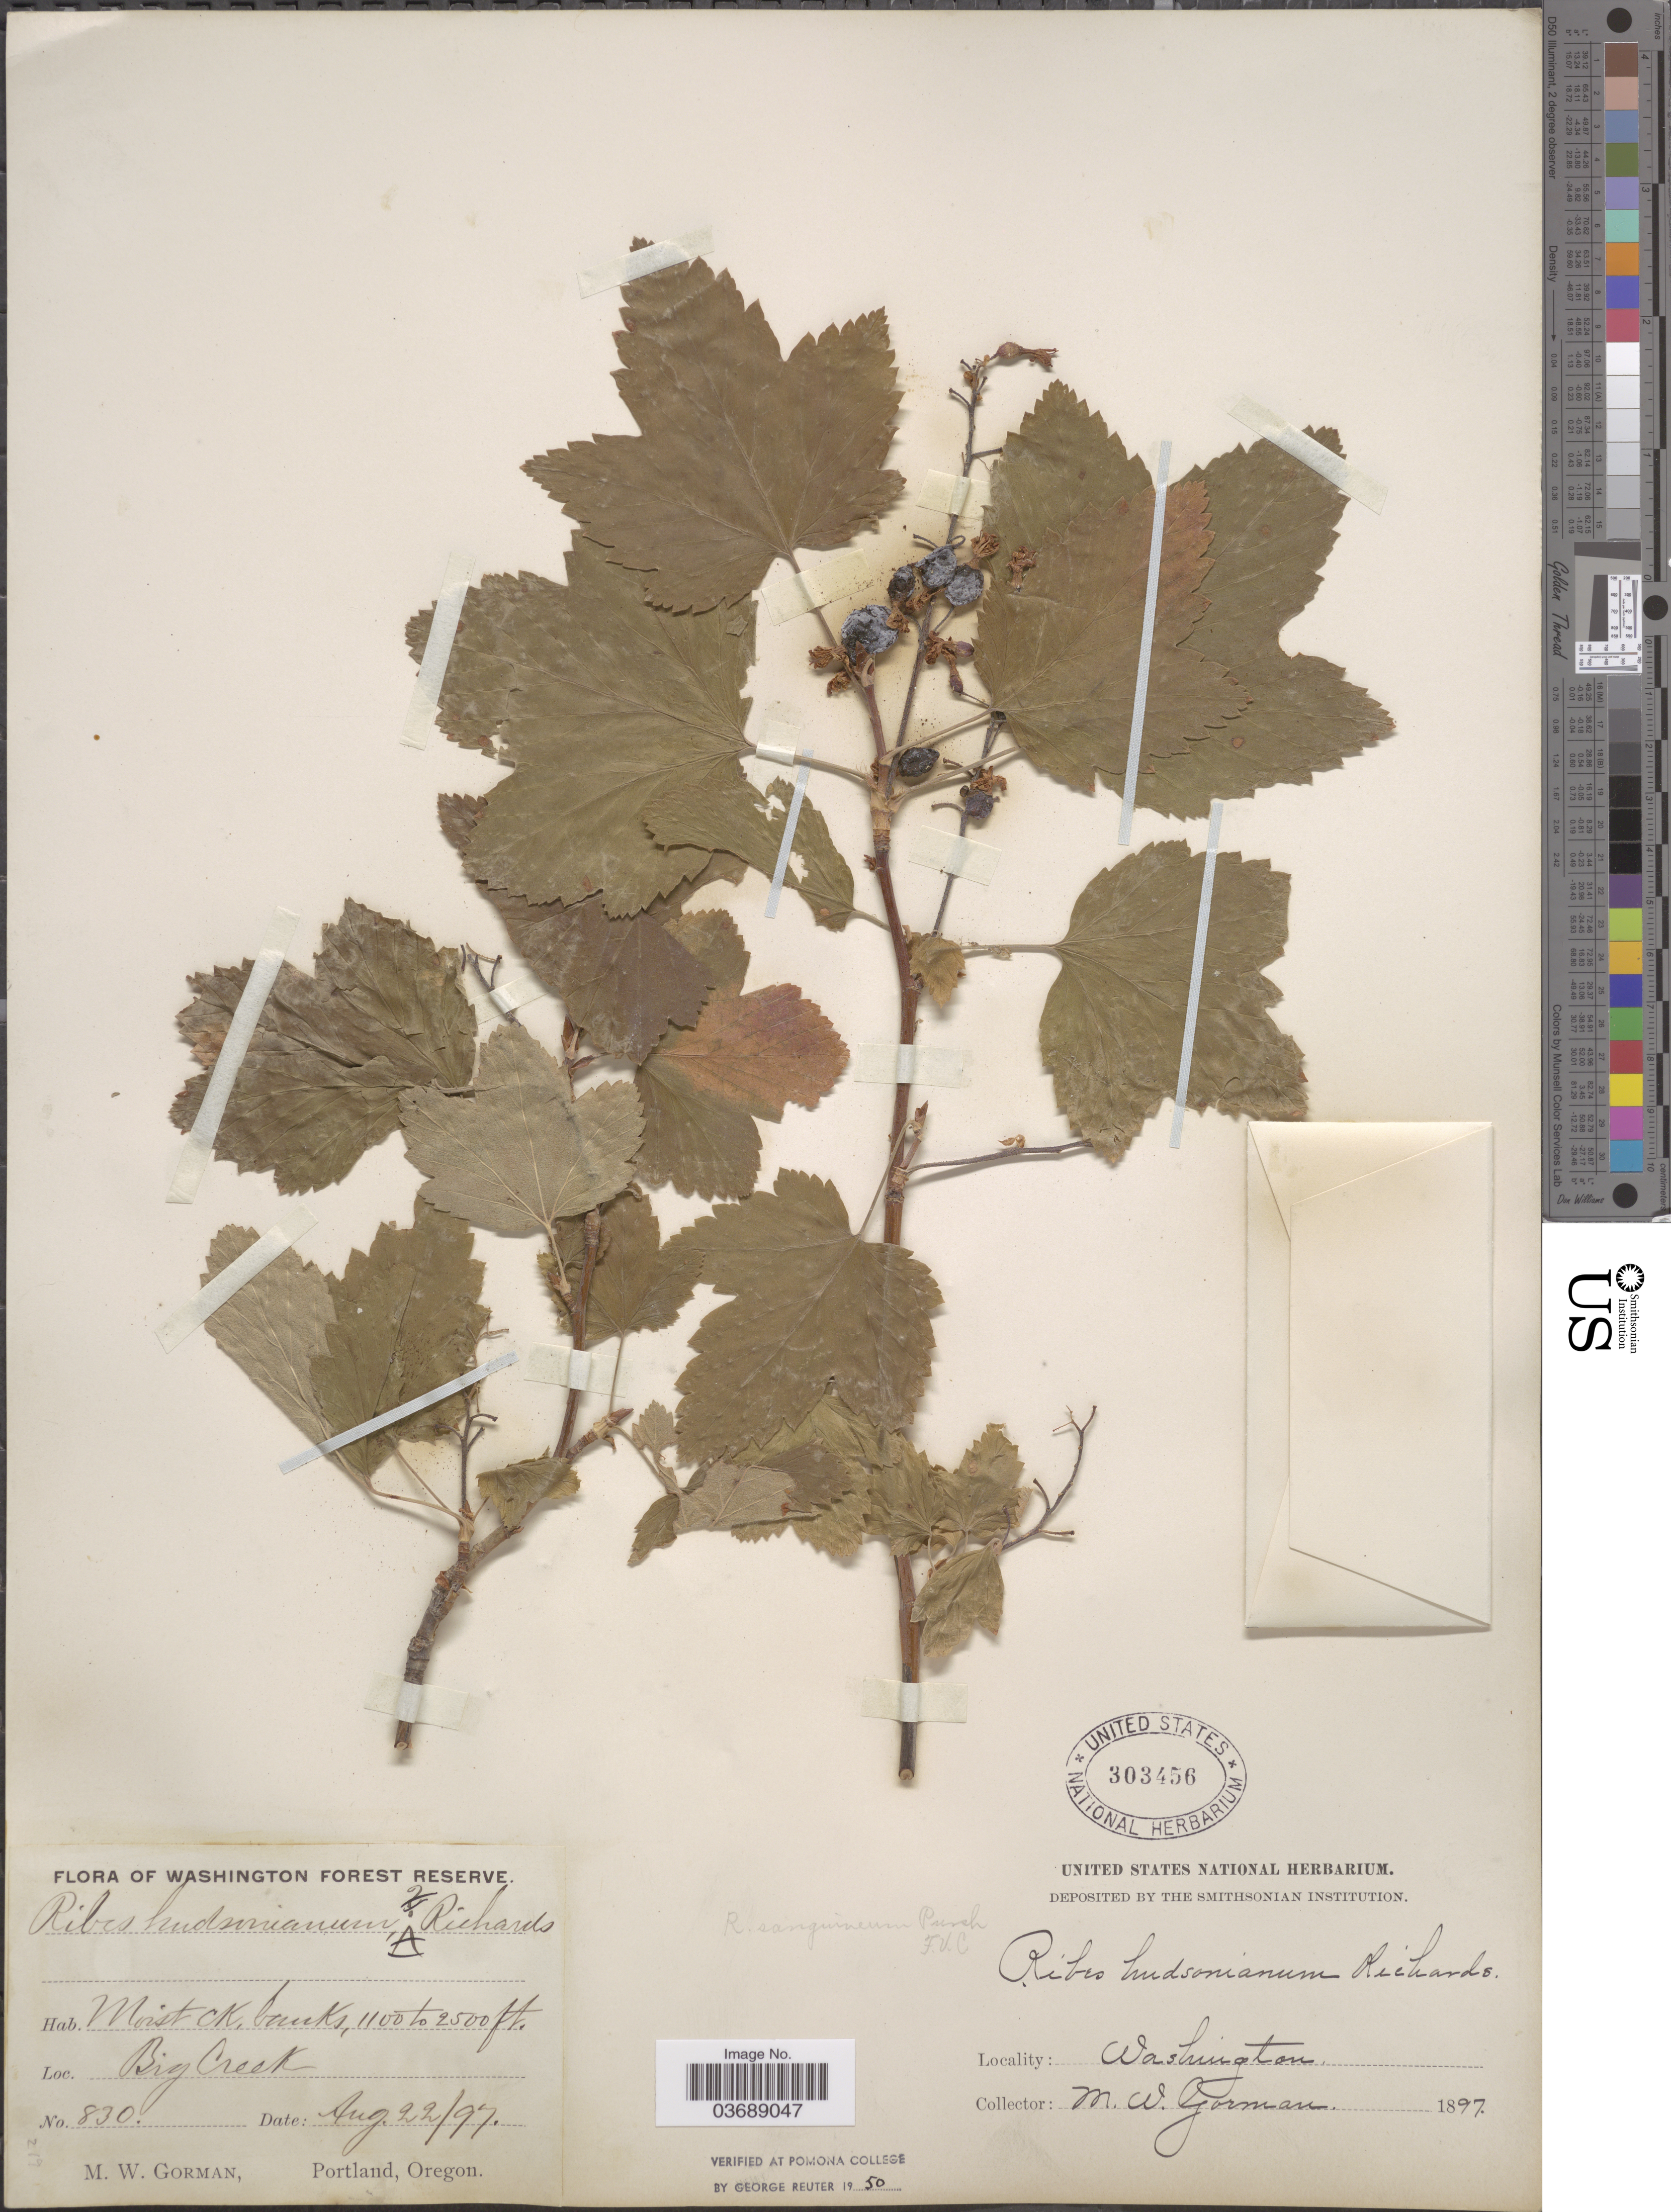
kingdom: Plantae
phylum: Tracheophyta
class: Magnoliopsida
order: Saxifragales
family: Grossulariaceae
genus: Ribes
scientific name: Ribes sanguineum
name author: Pursh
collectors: M. W. Gorman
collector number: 830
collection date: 1897-08-22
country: United States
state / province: Washington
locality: Moist Ck, banks. Big Creek.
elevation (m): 335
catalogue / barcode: US 303456